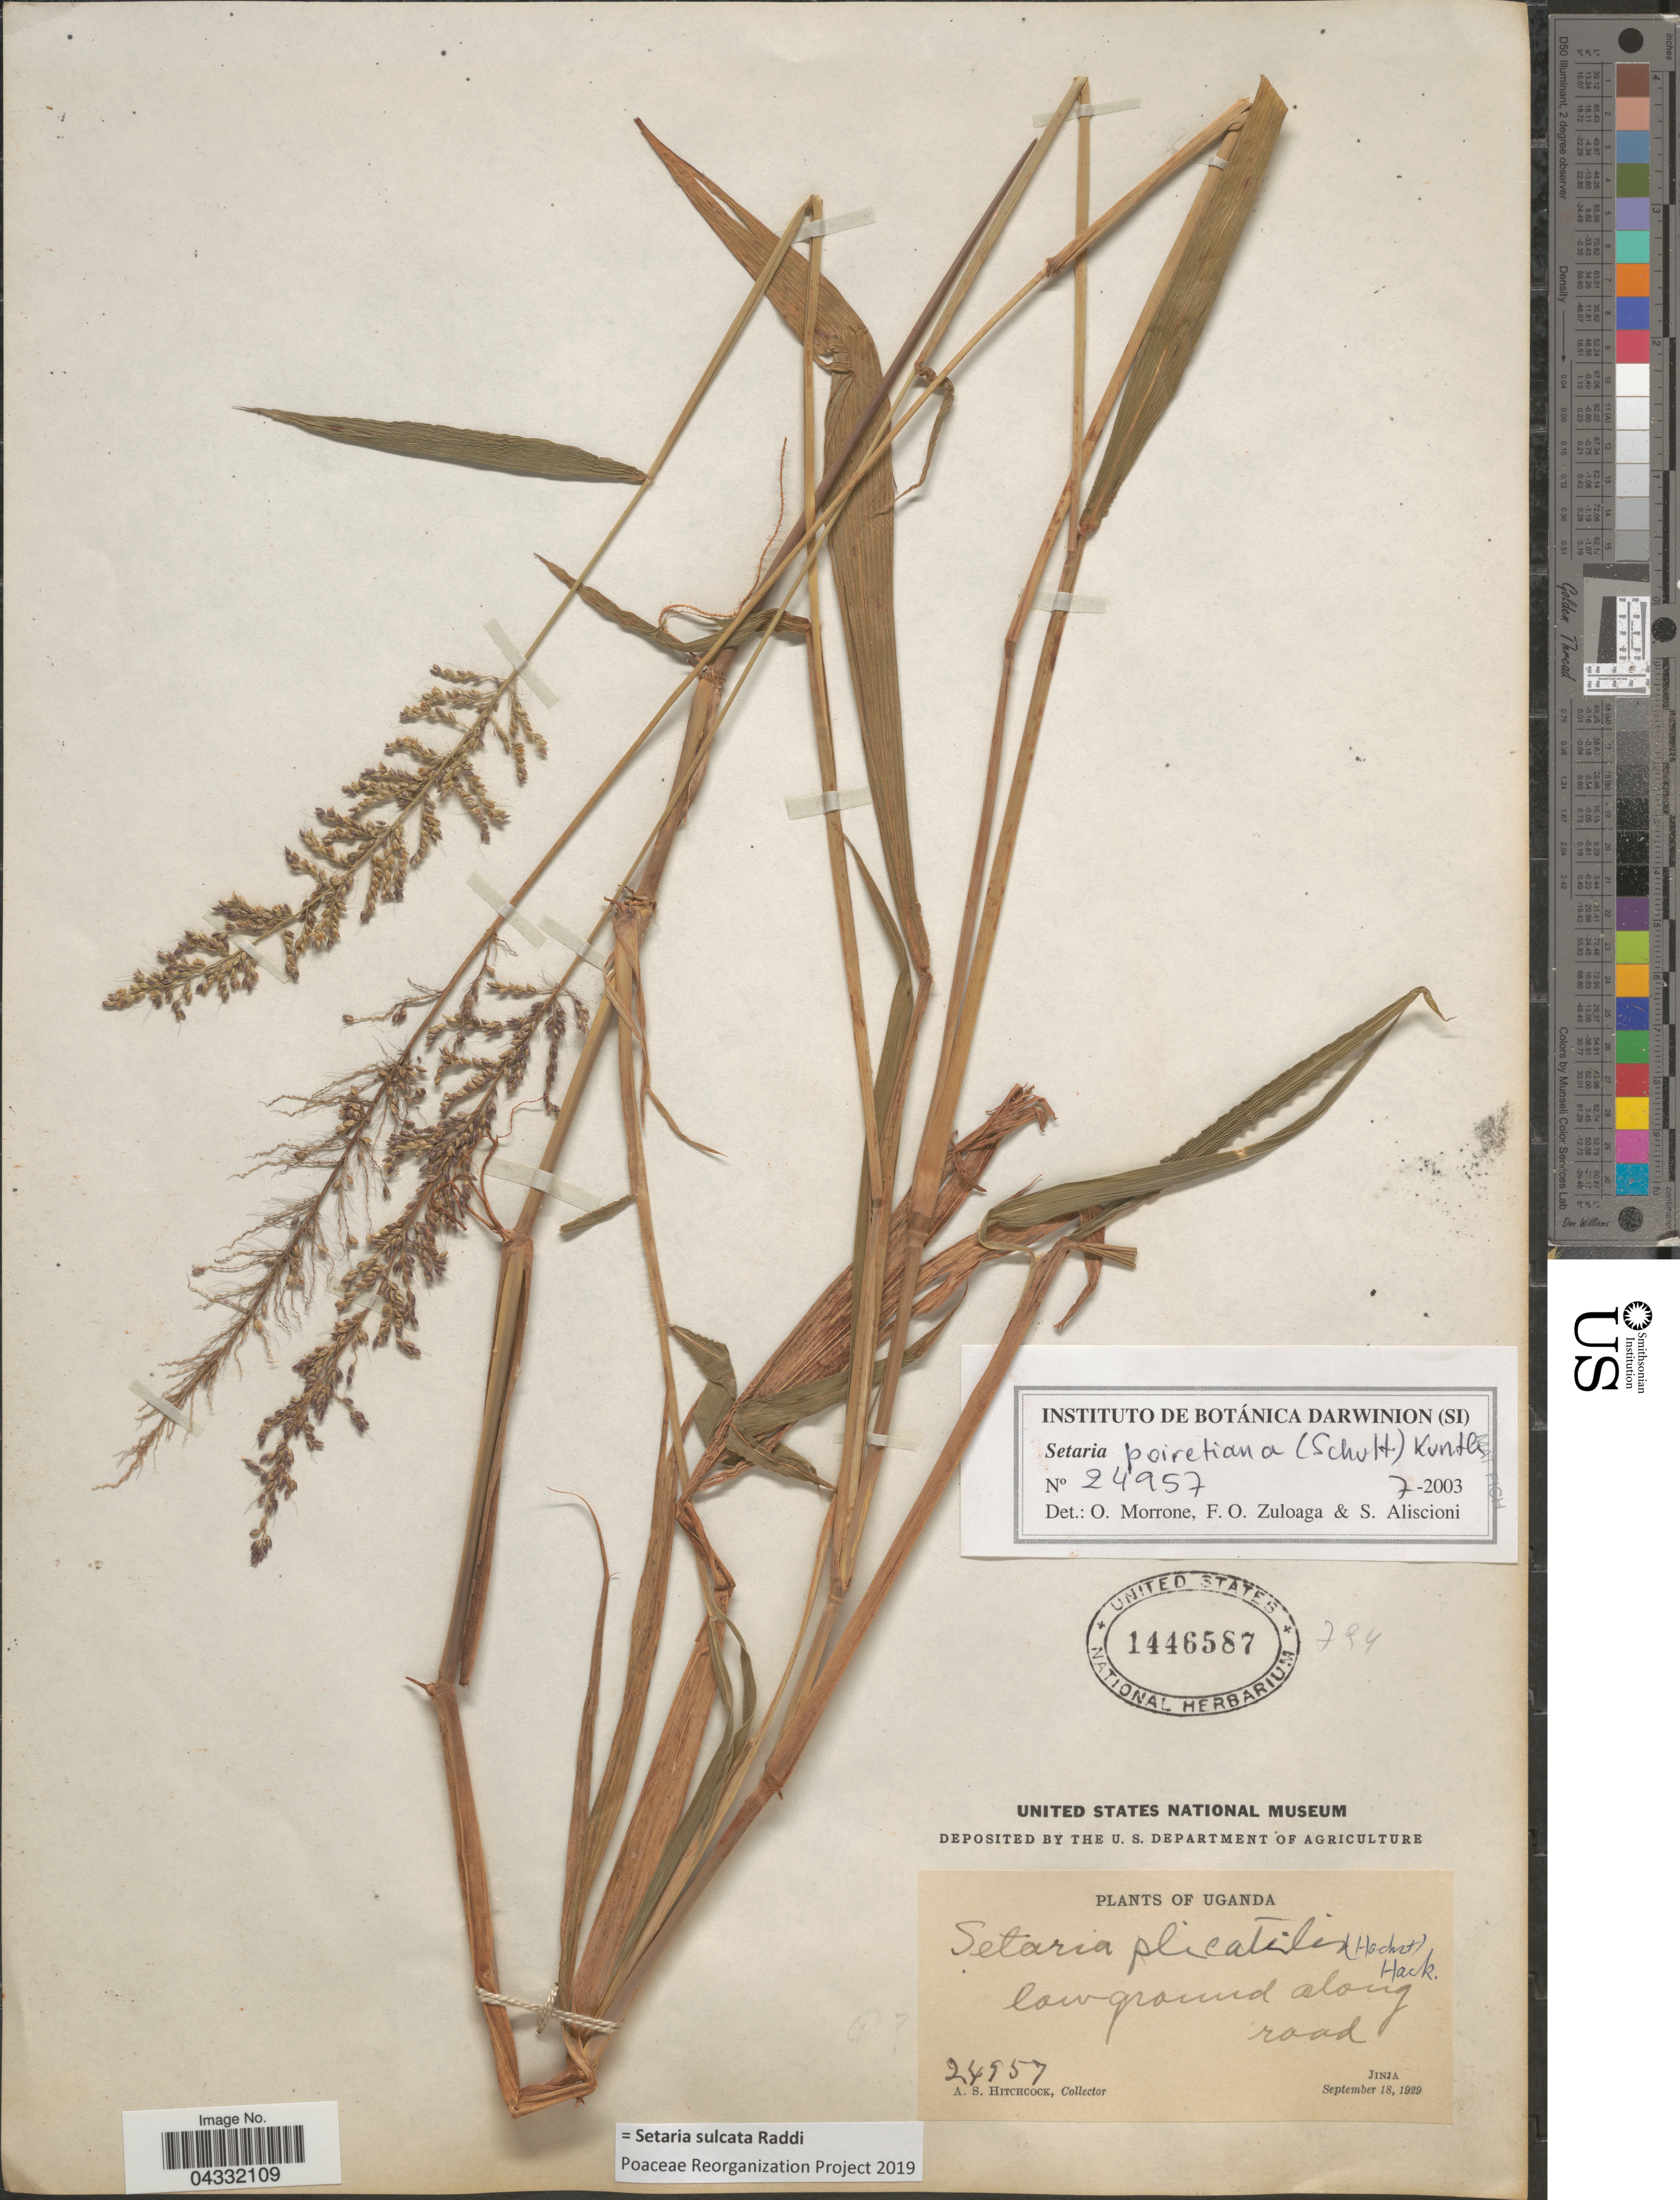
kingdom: Plantae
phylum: Tracheophyta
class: Liliopsida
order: Poales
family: Poaceae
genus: Setaria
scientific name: Setaria sulcata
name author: Raddi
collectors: A. S. Hitchcock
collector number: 24957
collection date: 1929-09-18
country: Uganda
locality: Low ground along road. Jinja.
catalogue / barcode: US 1446587